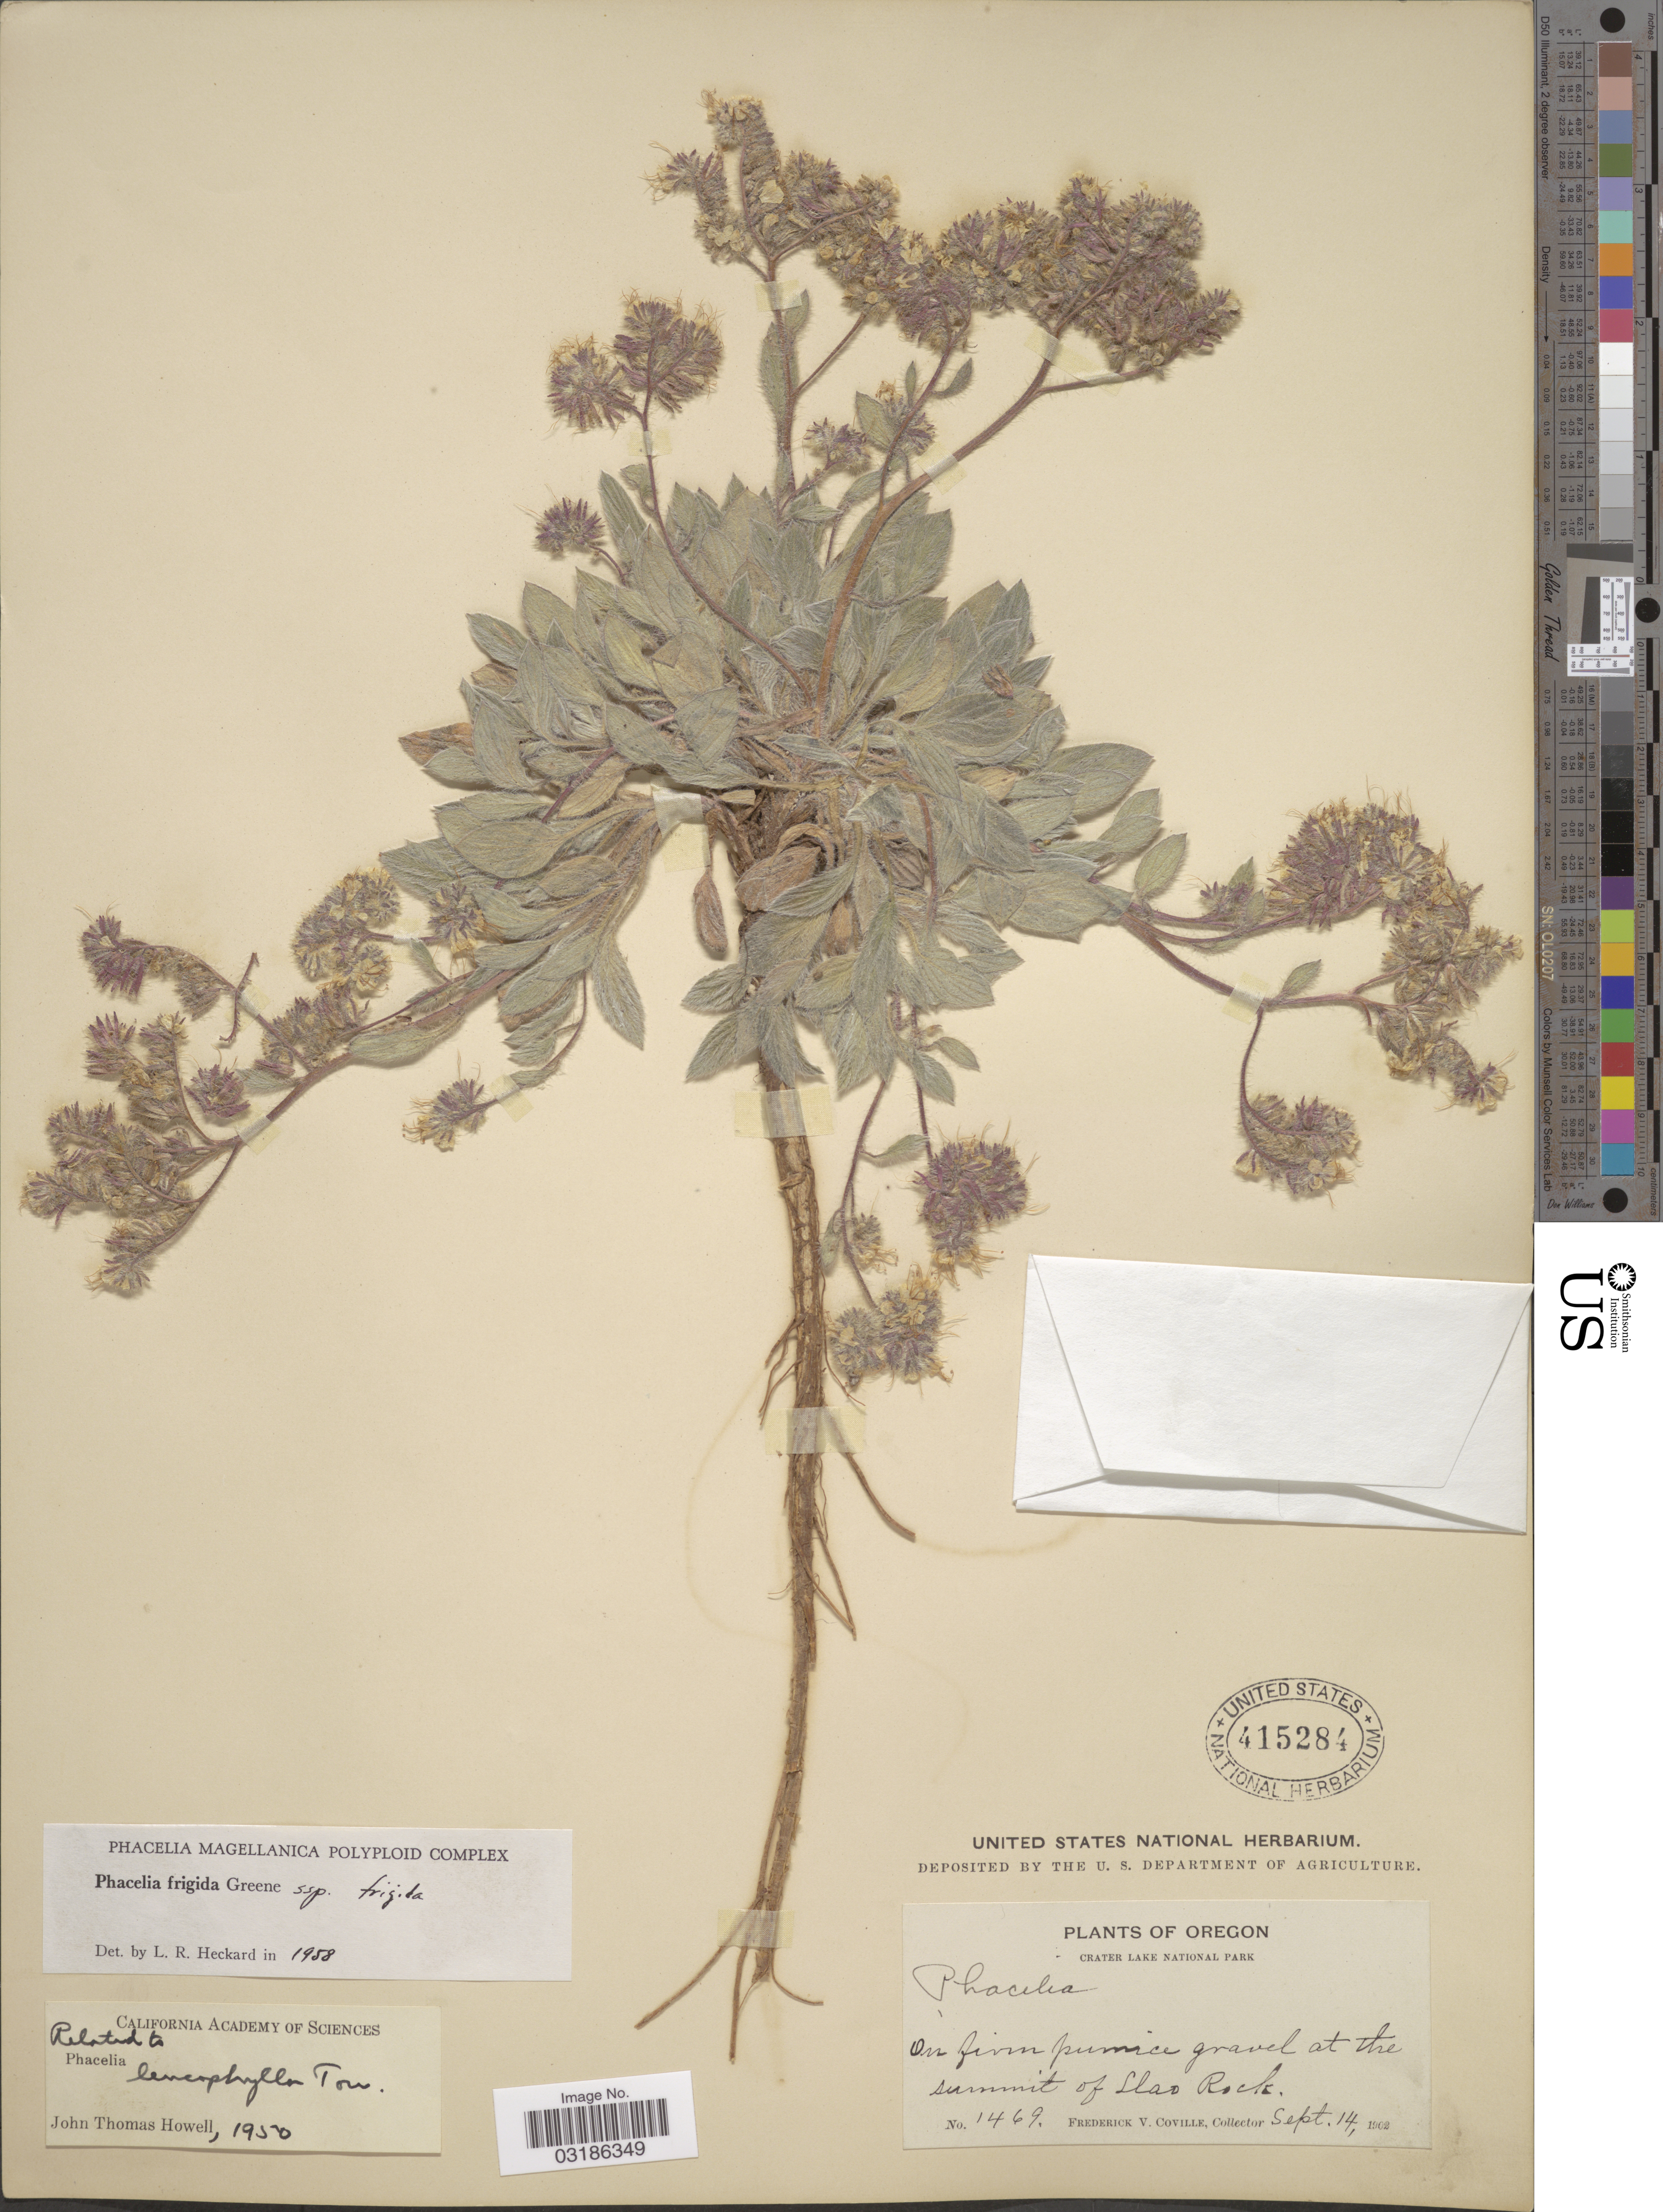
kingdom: Plantae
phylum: Tracheophyta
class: Magnoliopsida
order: Boraginales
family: Hydrophyllaceae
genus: Phacelia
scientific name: Phacelia frigida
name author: Greene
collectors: F. V. Coville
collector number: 1469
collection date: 1902-09-14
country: United States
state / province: Oregon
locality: Crater Lake National Park. On firm pumice gravel at the summit of Llao Rock.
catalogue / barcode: US 415284